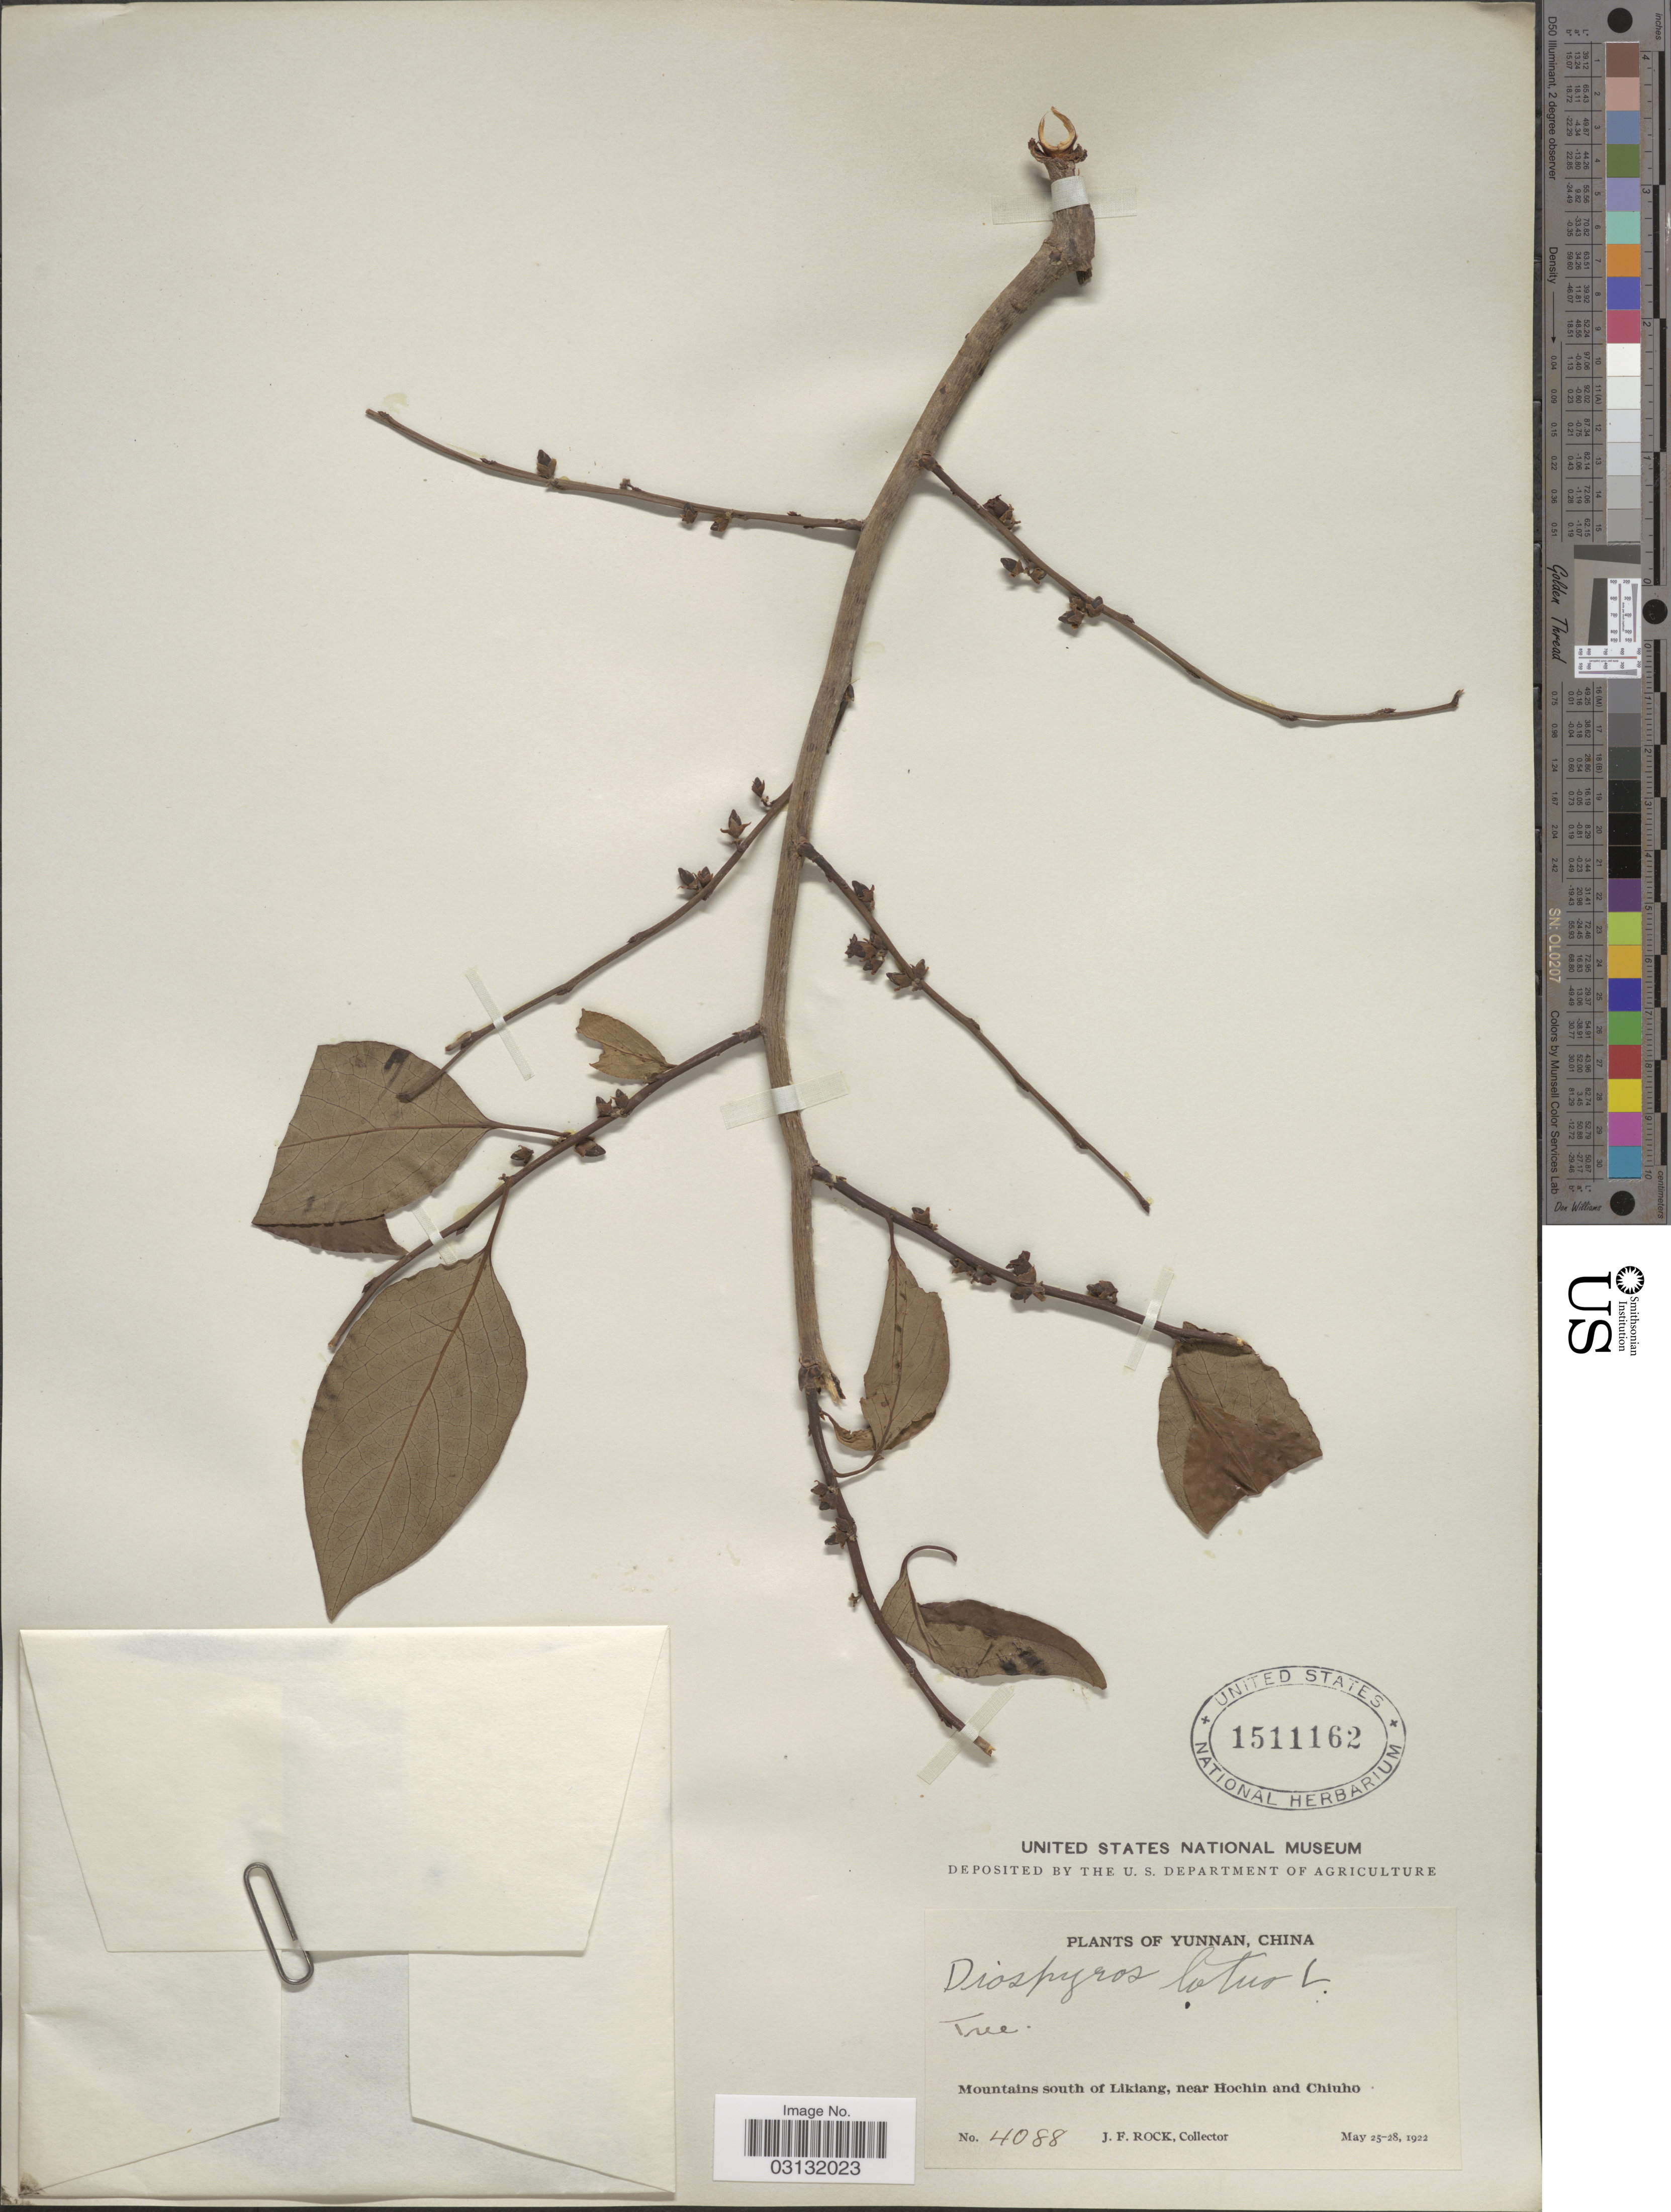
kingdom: Plantae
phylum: Tracheophyta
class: Magnoliopsida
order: Ericales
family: Ebenaceae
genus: Diospyros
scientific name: Diospyros lotus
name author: L.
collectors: J. Rock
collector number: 4088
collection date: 1922-05-25/1922-05-28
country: China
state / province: Yunnan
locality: Mountains south of Likiang, near Hochin and Chiuho.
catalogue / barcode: US 1511162